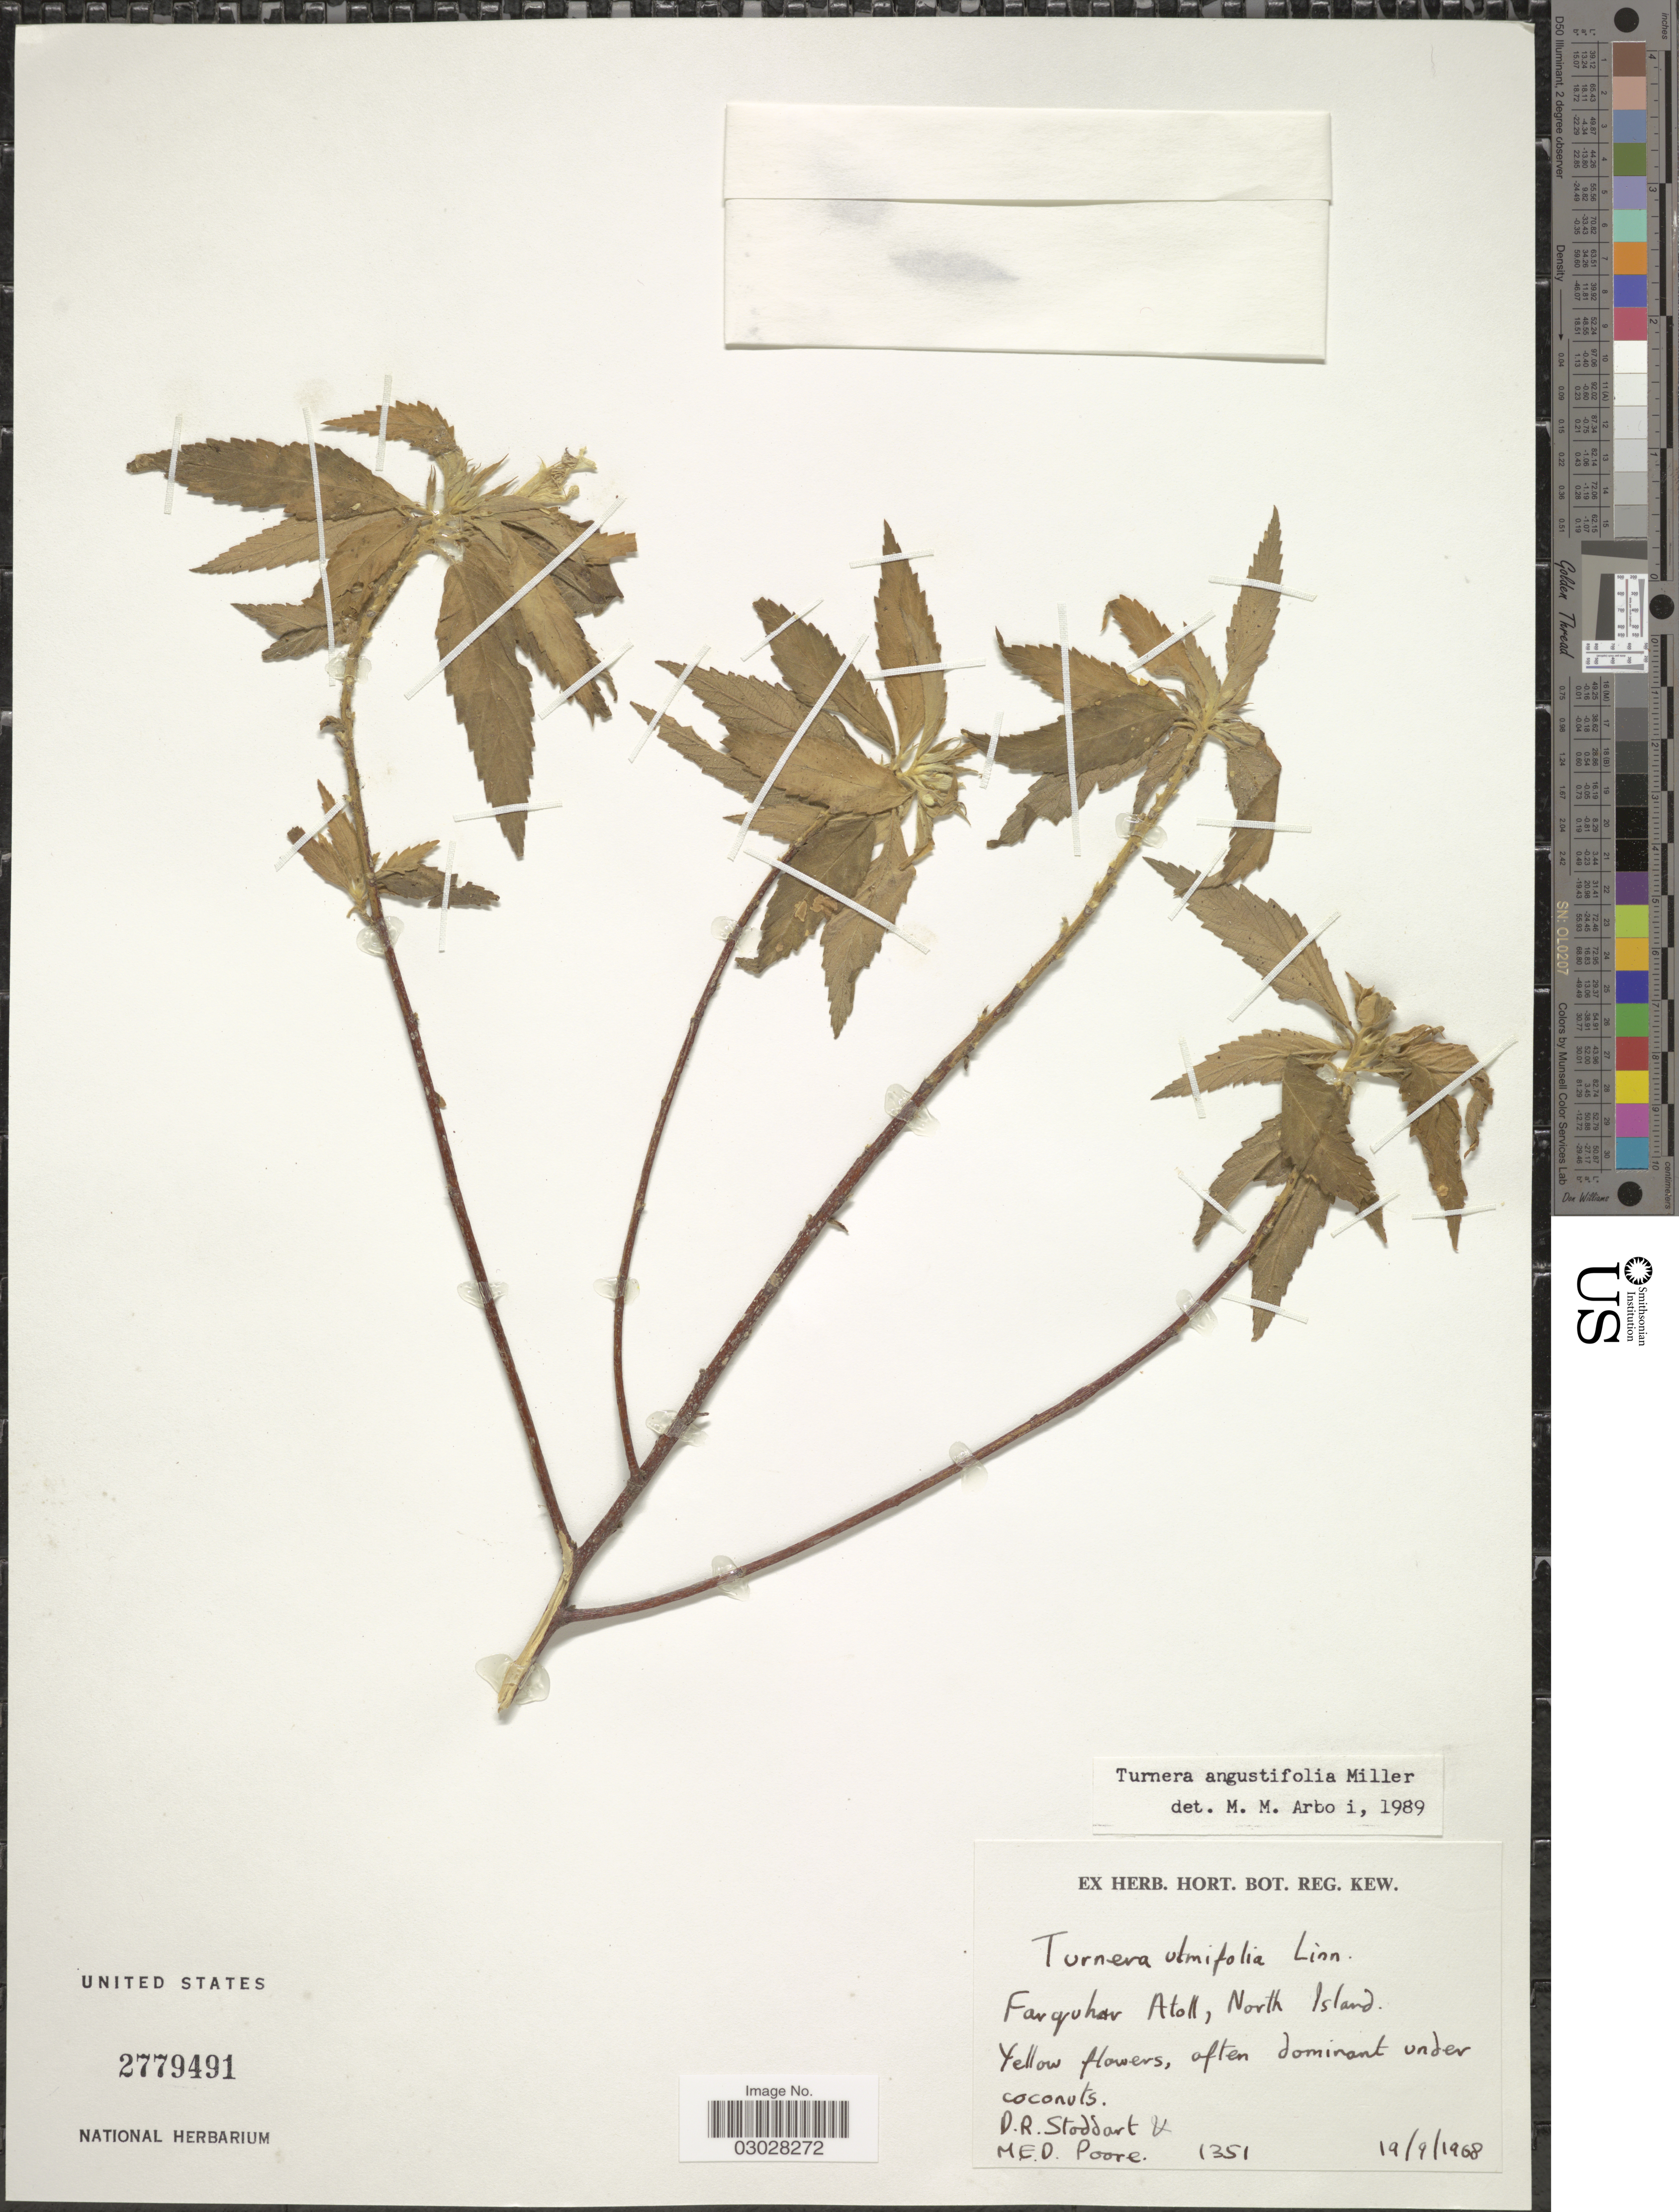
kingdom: Plantae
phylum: Tracheophyta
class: Magnoliopsida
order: Malpighiales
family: Turneraceae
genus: Turnera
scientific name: Turnera ulmifolia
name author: L.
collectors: D. R. Stoddart & M. E. D. Poore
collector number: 1351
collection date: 1968-09-19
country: Seychelles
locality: Farquhar Atoll, North Island.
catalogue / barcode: US 2779491